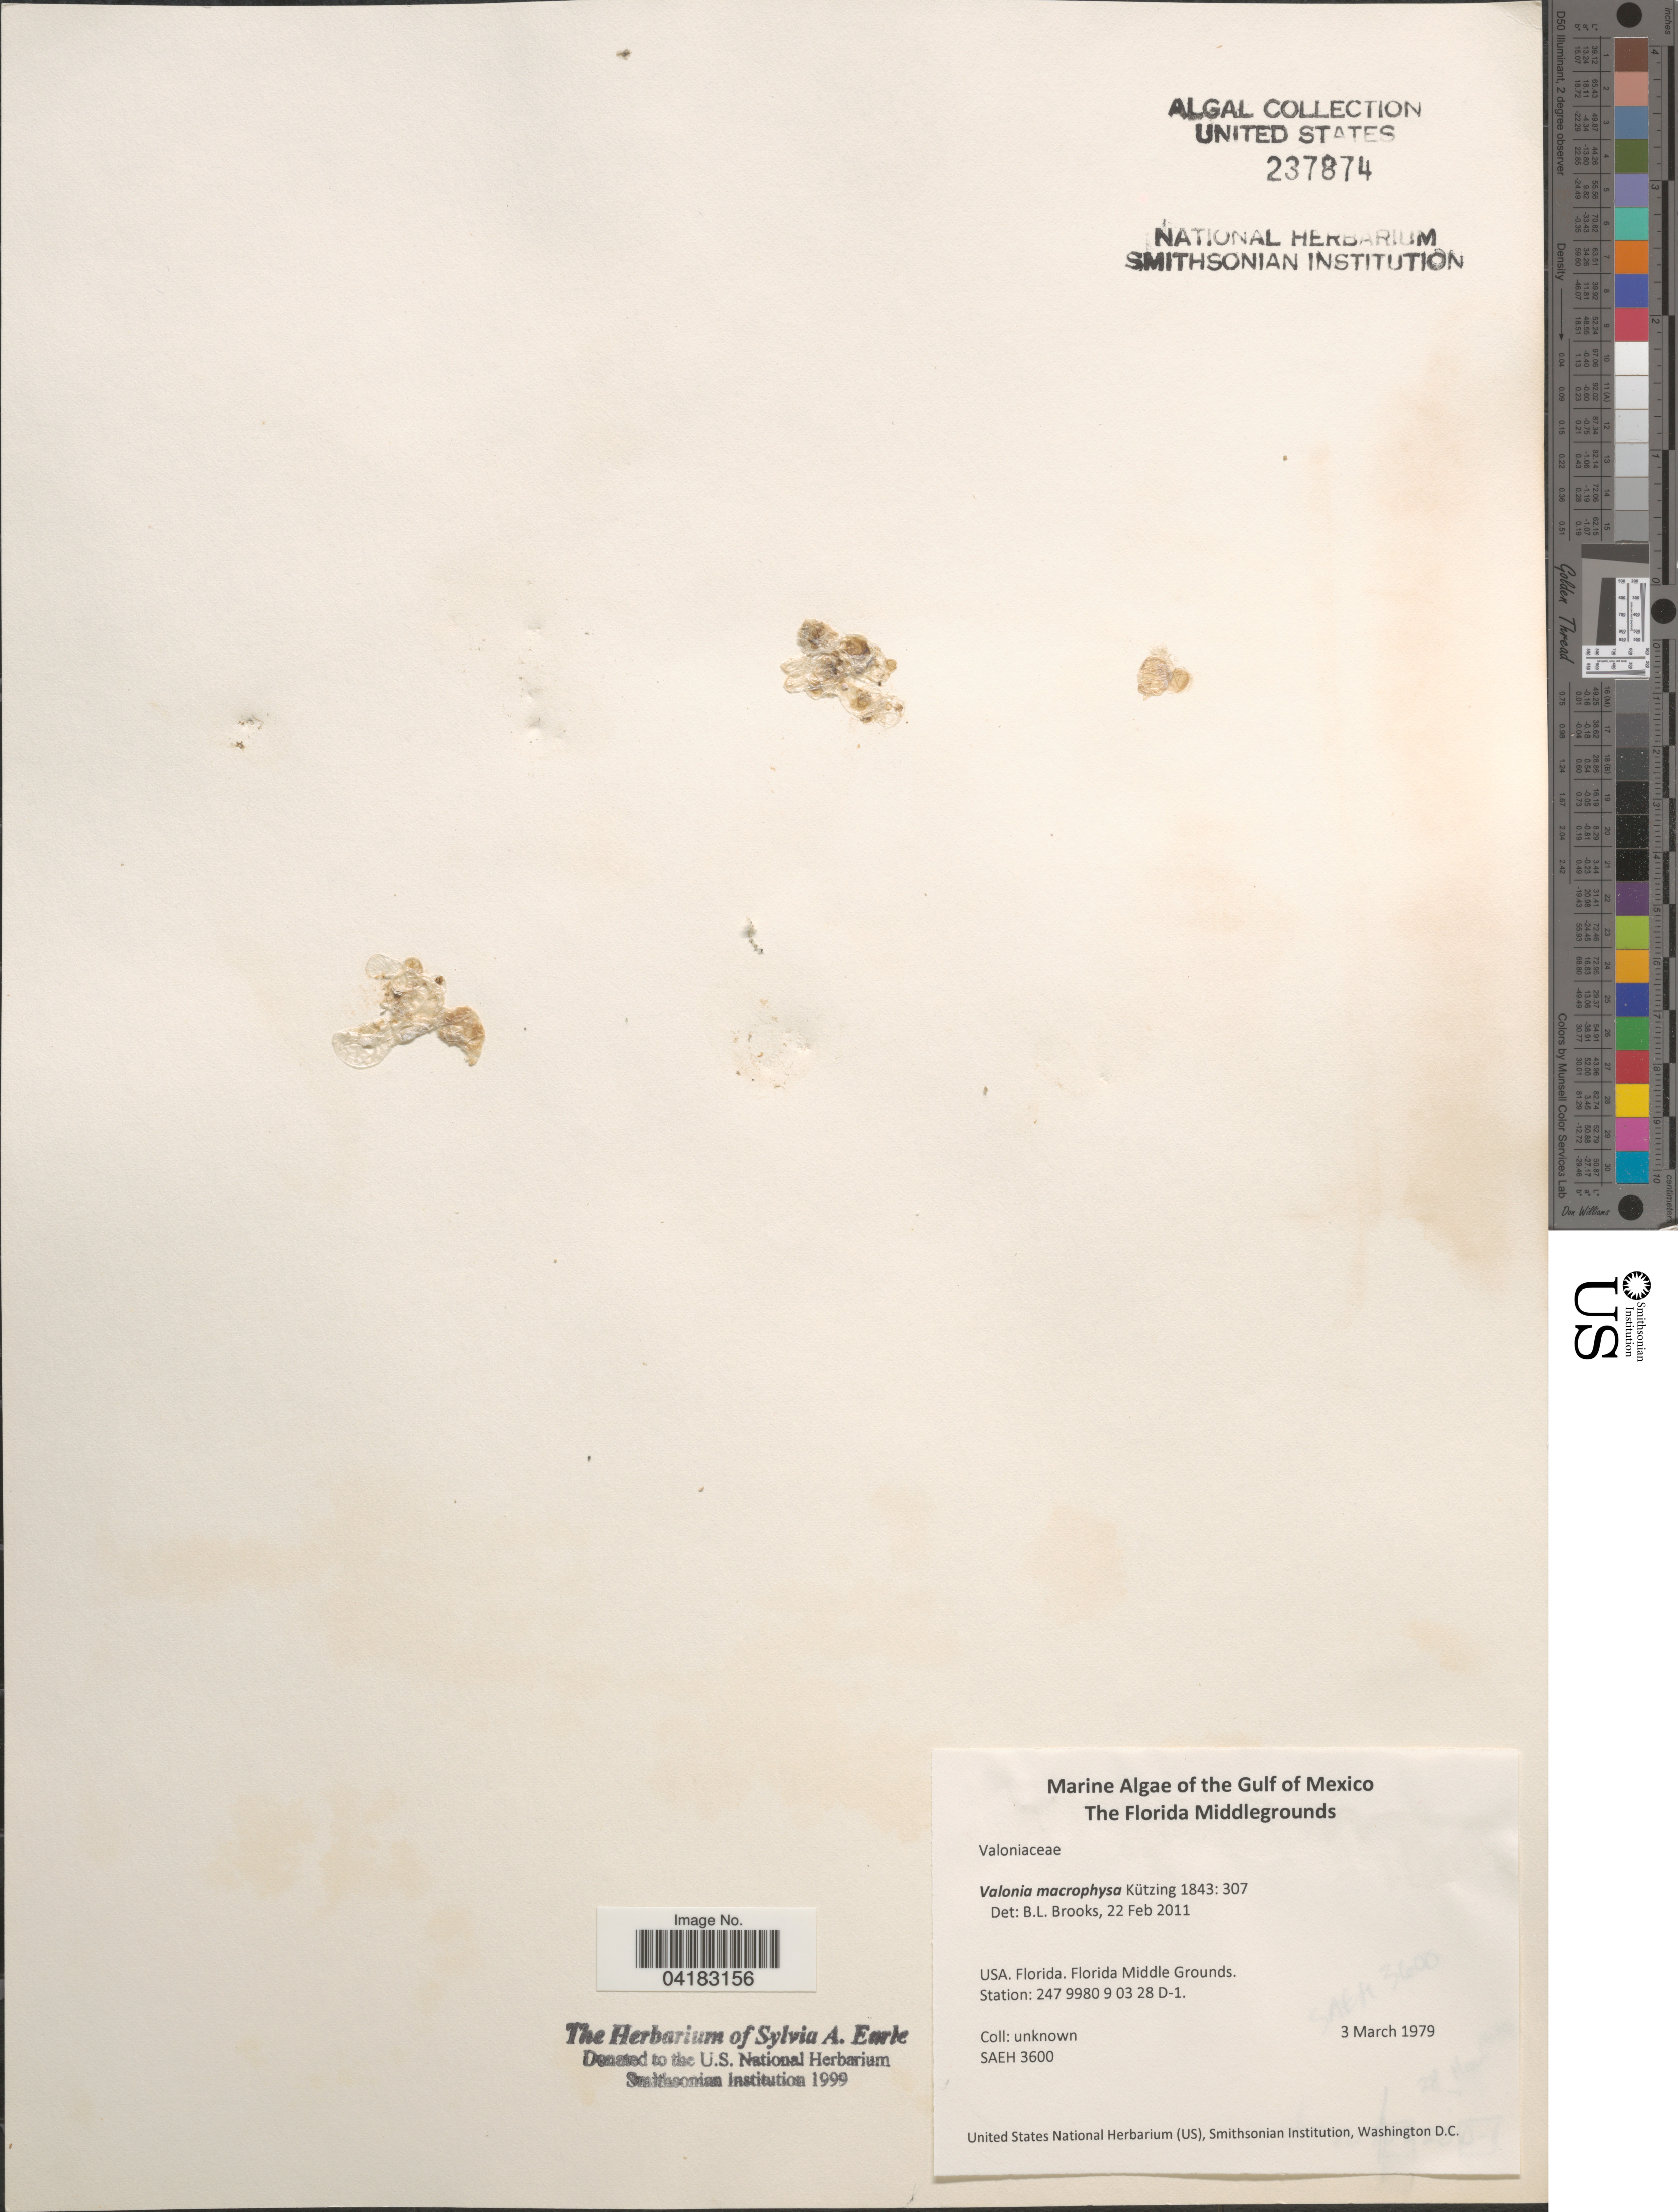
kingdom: Plantae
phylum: Chlorophyta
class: Ulvophyceae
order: Siphonocladales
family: Valoniaceae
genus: Valonia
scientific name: Valonia macrophysa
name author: Kütz.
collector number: SAEH3600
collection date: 1979-03-03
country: United States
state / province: Florida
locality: Gulf of Mexico. The Florida Middlegrounds. Station: 247 9980 9 03 28 D-1.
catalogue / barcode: US 237874